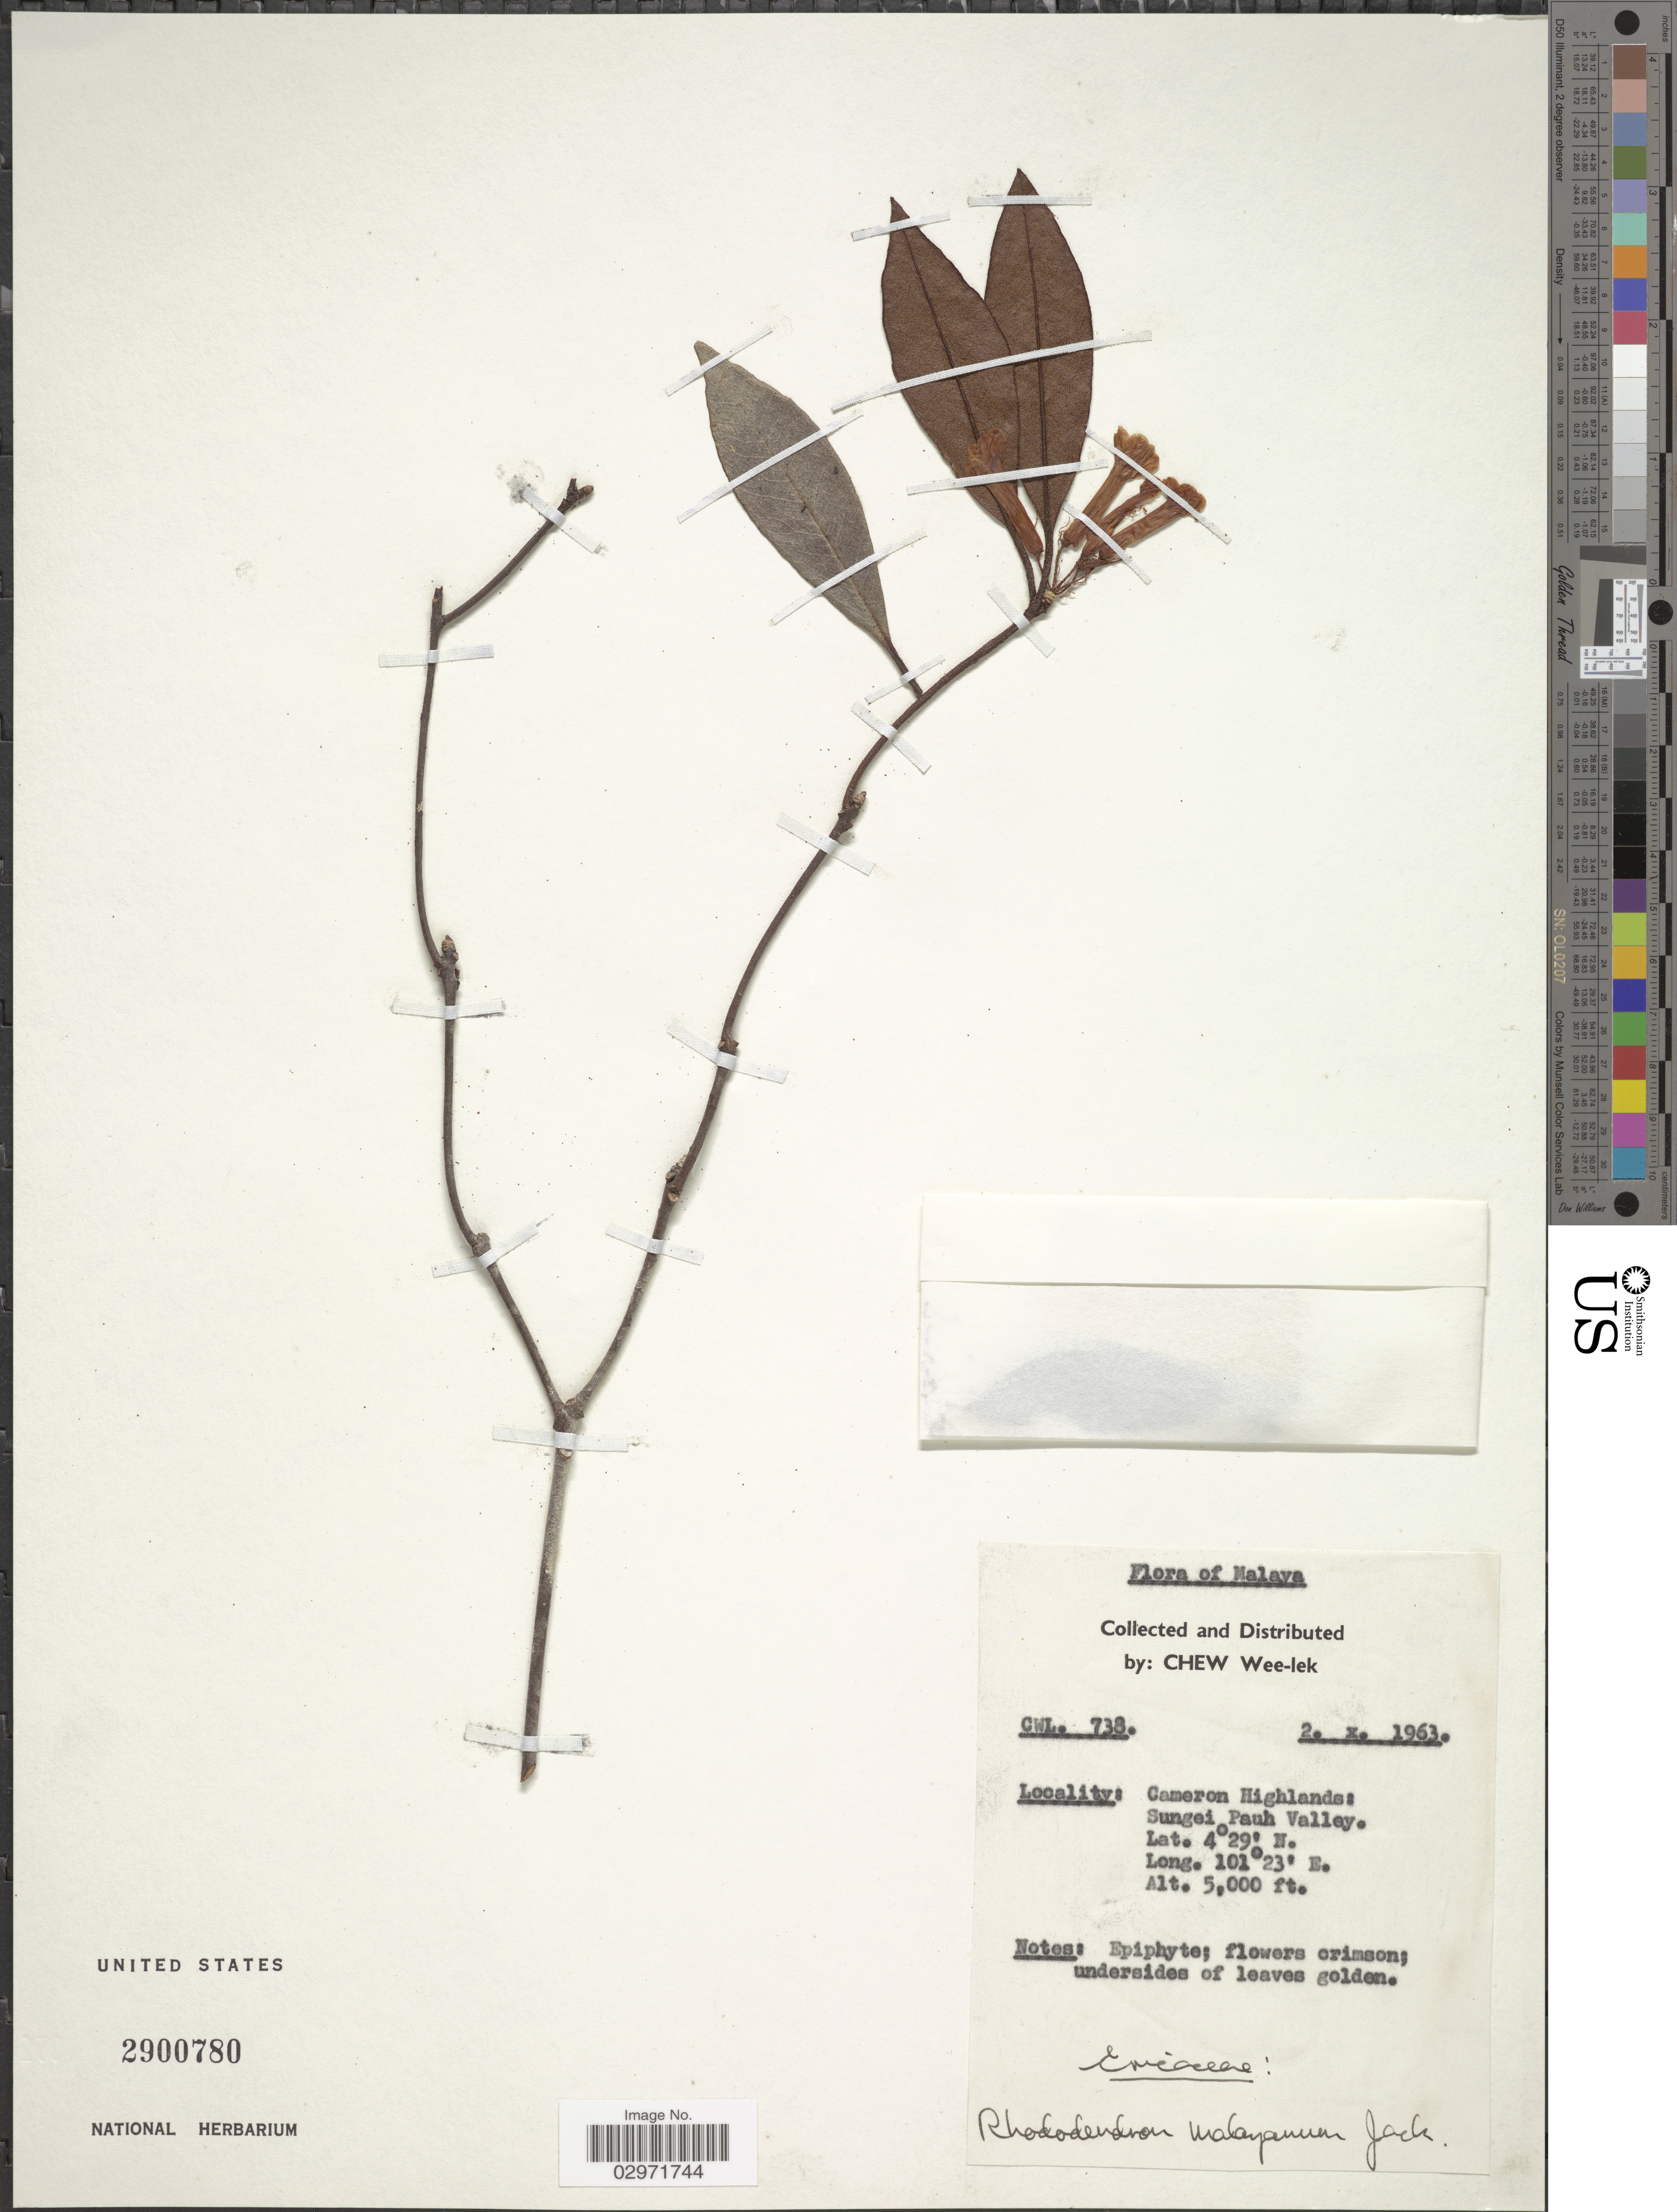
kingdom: Plantae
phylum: Tracheophyta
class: Magnoliopsida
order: Ericales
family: Ericaceae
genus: Rhododendron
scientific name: Rhododendron malayanum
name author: Jack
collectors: W. Chew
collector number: CWL.738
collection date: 1963-10-02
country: Malaysia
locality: Malaya. Cameron Highlands: Sungei Pauh Valley.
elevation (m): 1524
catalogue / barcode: US 2900780